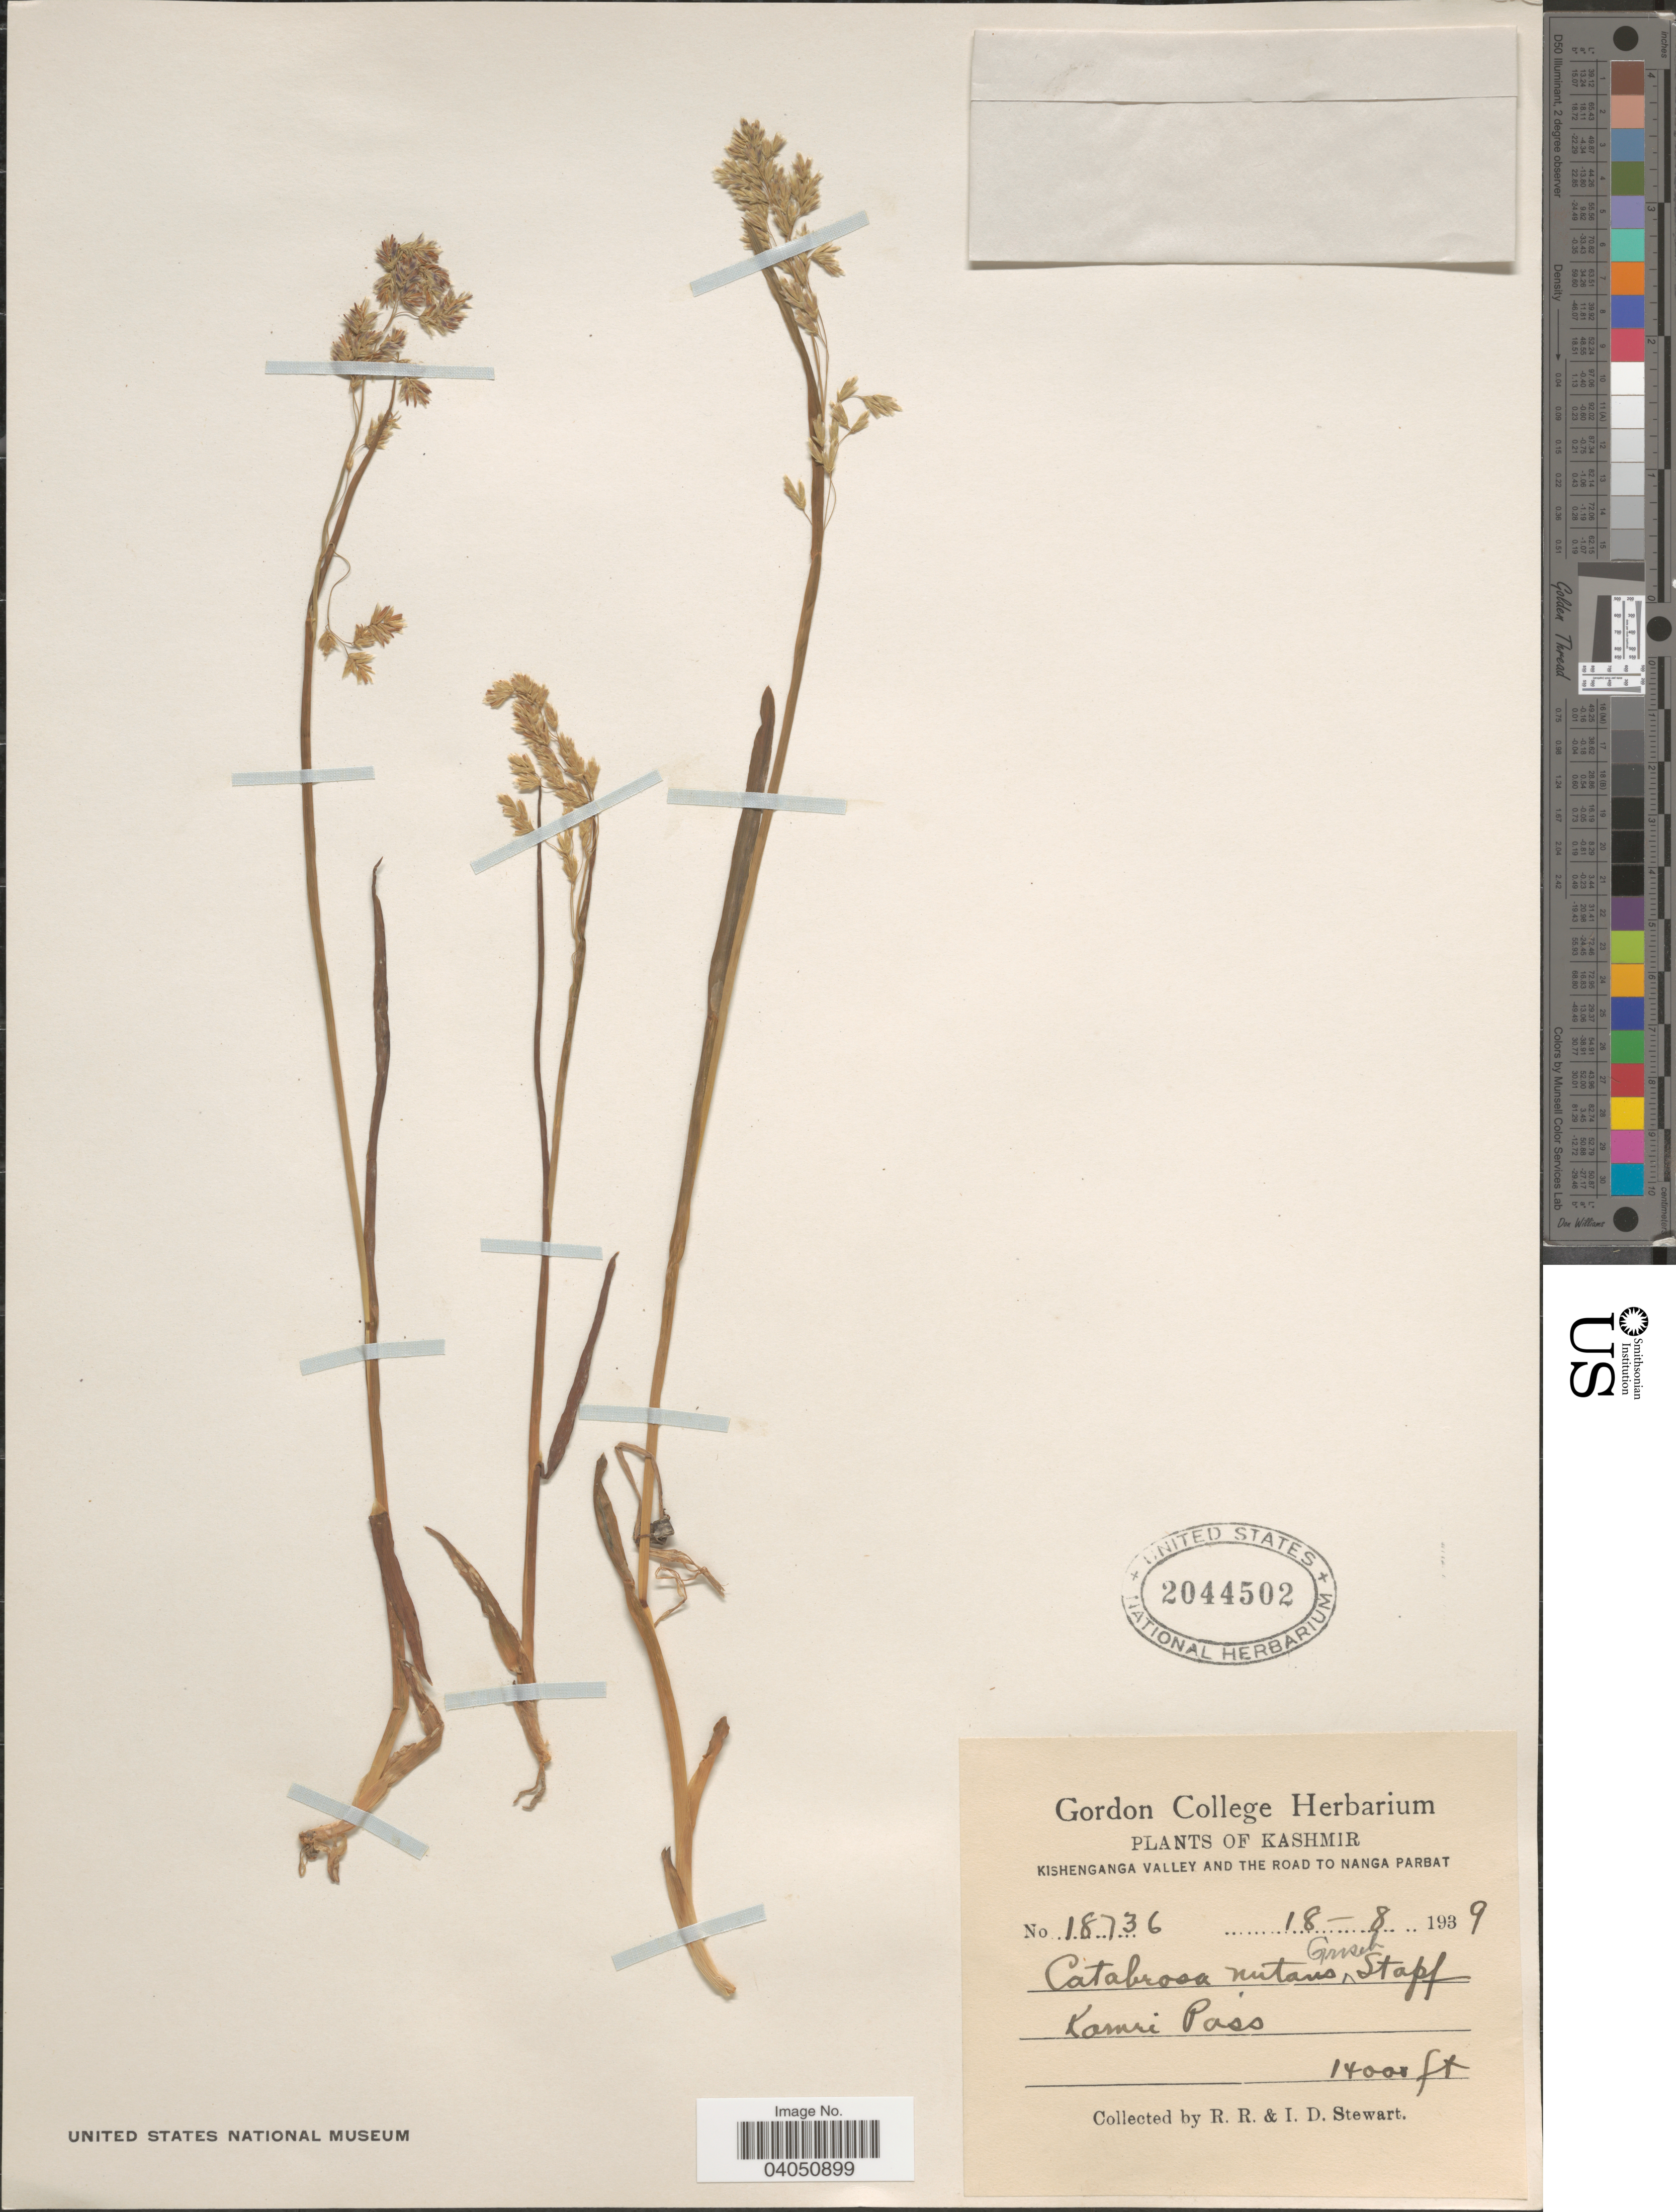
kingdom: Plantae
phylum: Tracheophyta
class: Liliopsida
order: Poales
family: Poaceae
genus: Hyalopoa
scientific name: Hyalopoa nutans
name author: (Griseb.) Tzvelev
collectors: R. Stewart & I. Stewart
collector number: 18736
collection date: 1939-08-18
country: India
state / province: Jammu and Kashmir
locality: Kashmir. Kishenganga valley and the road to Nanga Parbat. Kamri Pass.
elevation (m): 4267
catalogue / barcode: US 2044502